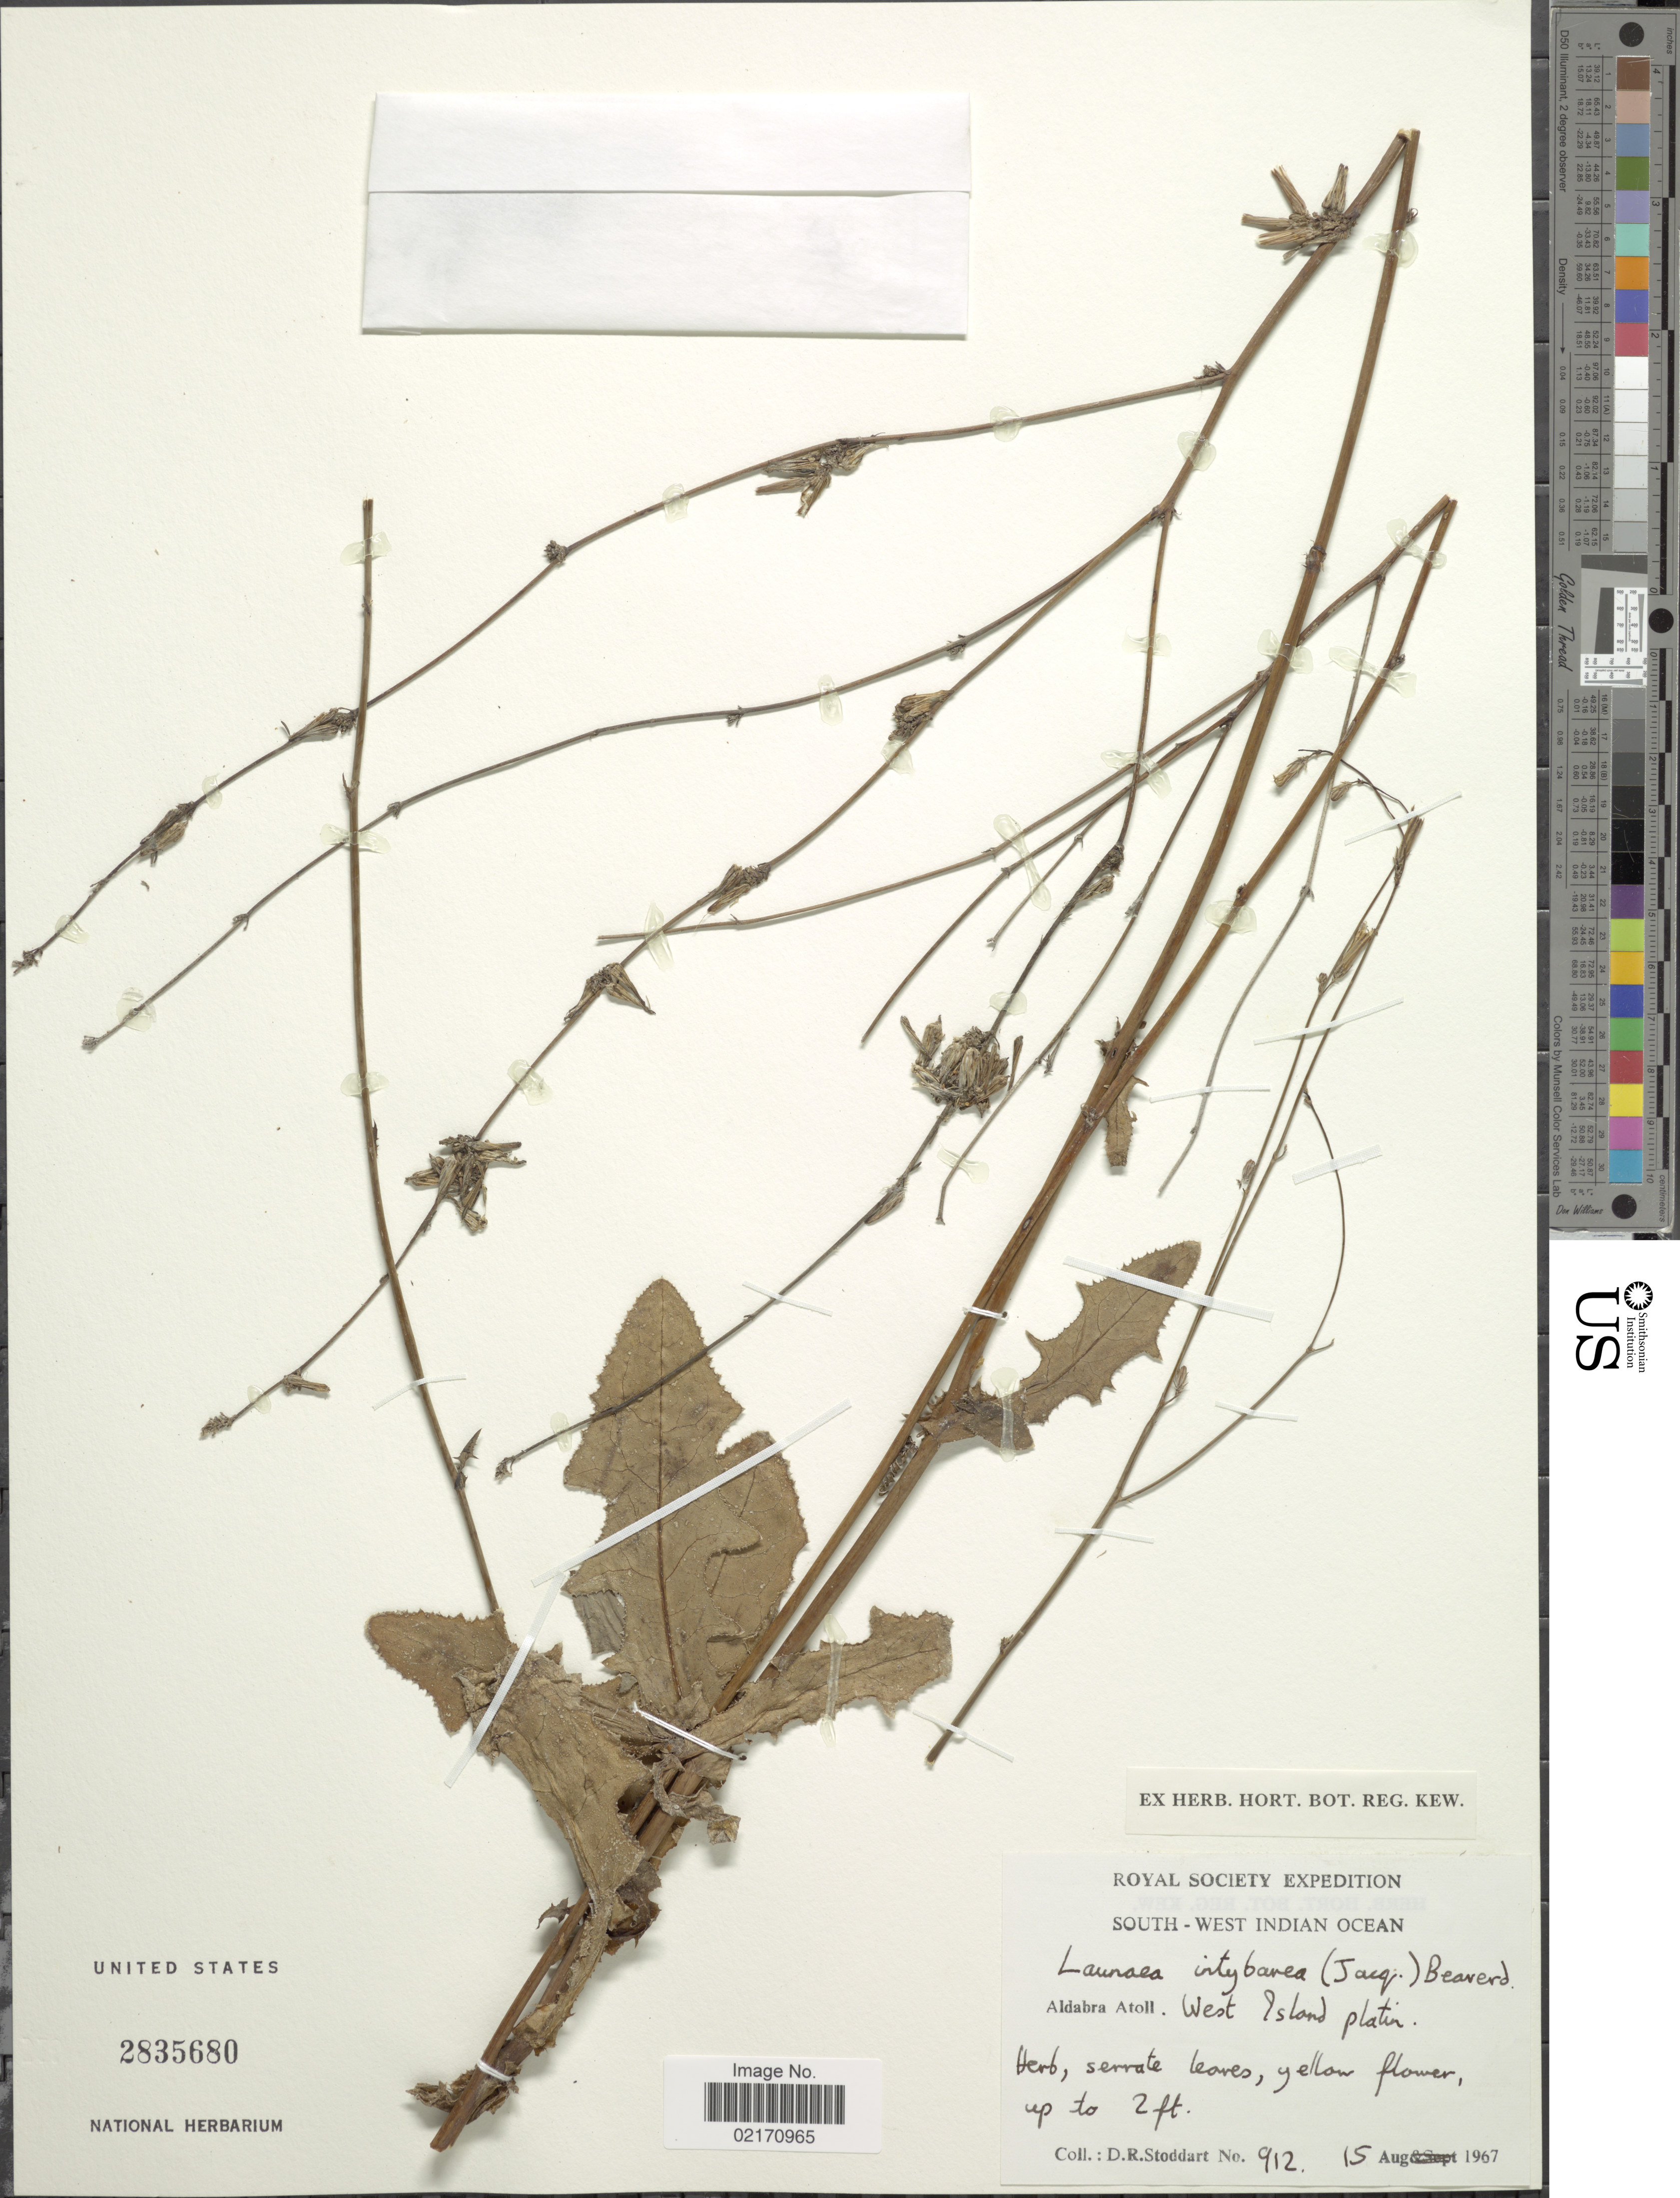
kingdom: Plantae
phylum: Tracheophyta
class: Magnoliopsida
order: Asterales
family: Asteraceae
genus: Launaea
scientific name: Launaea intybacea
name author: (Jacq.) Beauverd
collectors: D. R. Stoddart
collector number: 912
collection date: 1967-08-15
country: Seychelles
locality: South-West Indian Ocean, Aldabra Atoll, West Island platir [interpreted]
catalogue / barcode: US 2835680